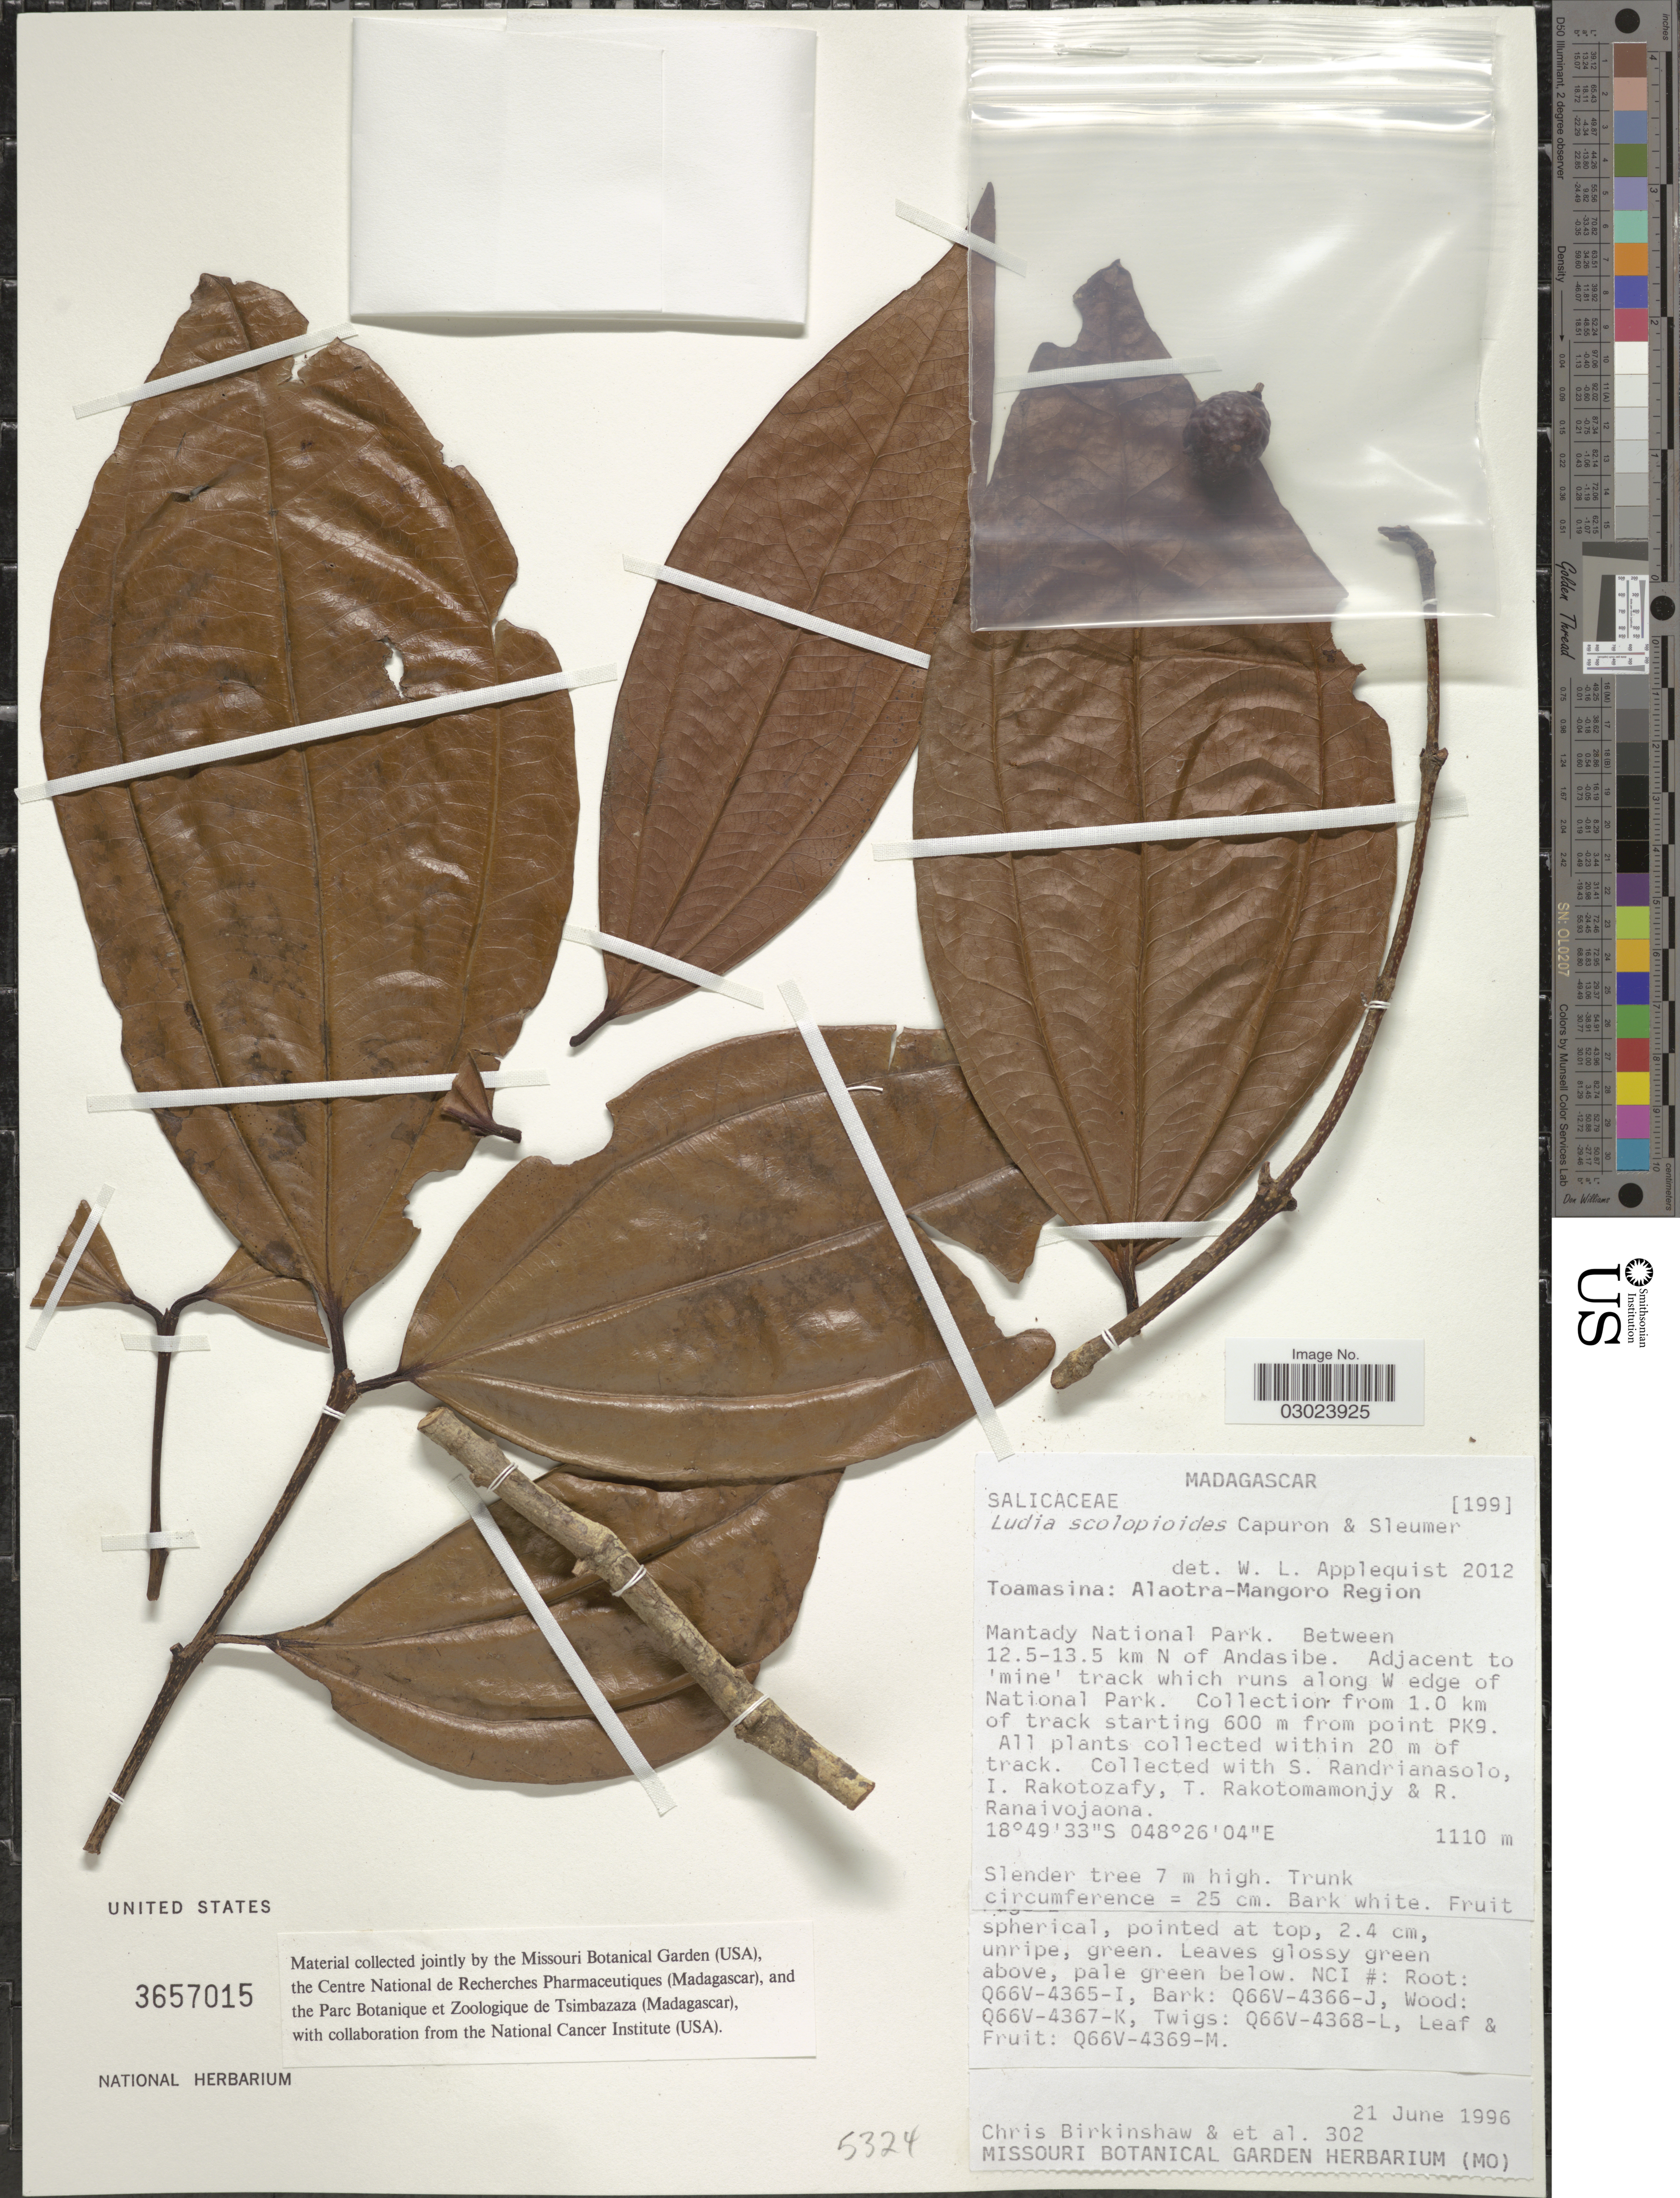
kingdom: Plantae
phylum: Tracheophyta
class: Magnoliopsida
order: Malpighiales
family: Salicaceae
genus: Ludia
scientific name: Ludia scolopioides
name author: Capuron & Sleumer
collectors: C. R. Birkinshaw, S. Randrianasolo, I. Rakotozafy, T. Rakotomamonjy & R. Ranaivojaona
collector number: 302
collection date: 1996-06-21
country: Madagascar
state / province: Alaotra Mangoro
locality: Alaotra-Mangoro Region. Mantady National Park. Between 12.5-13.5 km N of Andasibe. Adjacent to 'mine' track which runs along W edge of National Park. 1.0 km of track starting 600 m from point PK9. Within 20 m of track.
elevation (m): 1110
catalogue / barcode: US 3657015